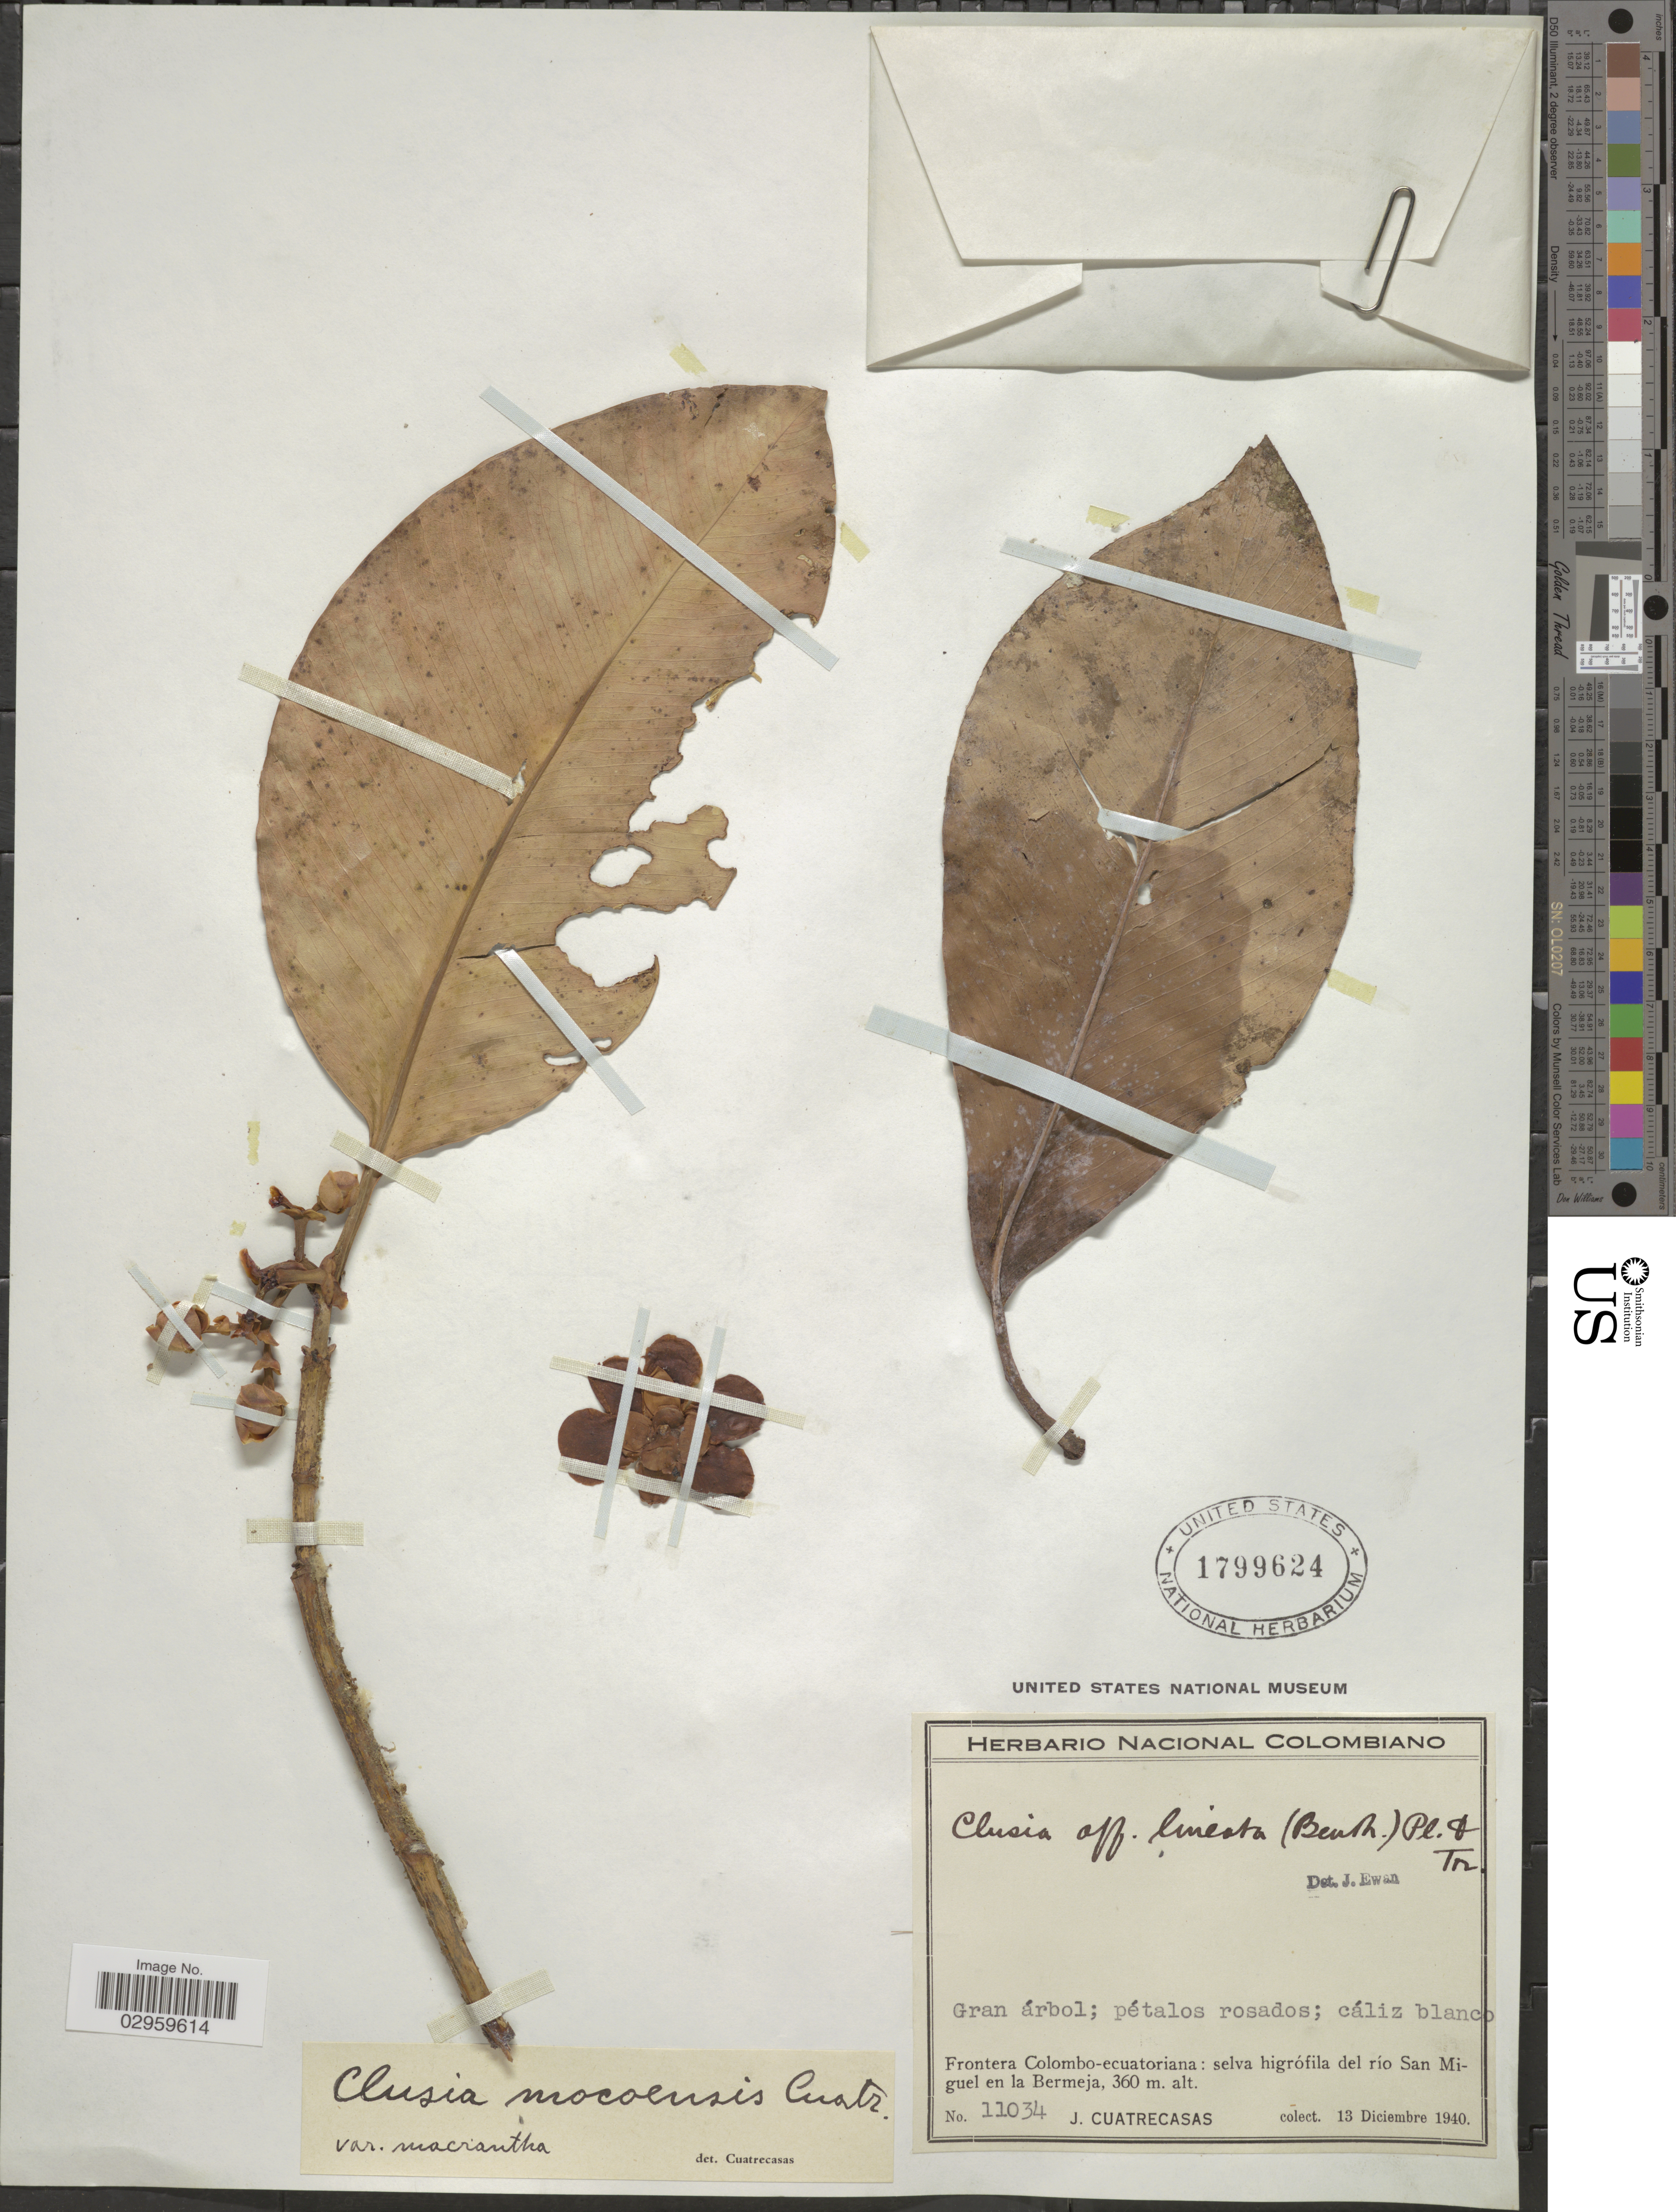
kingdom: Plantae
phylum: Tracheophyta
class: Magnoliopsida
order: Malpighiales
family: Clusiaceae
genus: Clusia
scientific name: Clusia mocoensis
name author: Cuatrec.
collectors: J. Cuatrecasas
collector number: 11034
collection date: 1940-12-13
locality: Frontera Colombo-ecuatoriana: selva higrófila del río San Miguel en la Bermeja.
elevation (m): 360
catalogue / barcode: US 1799624